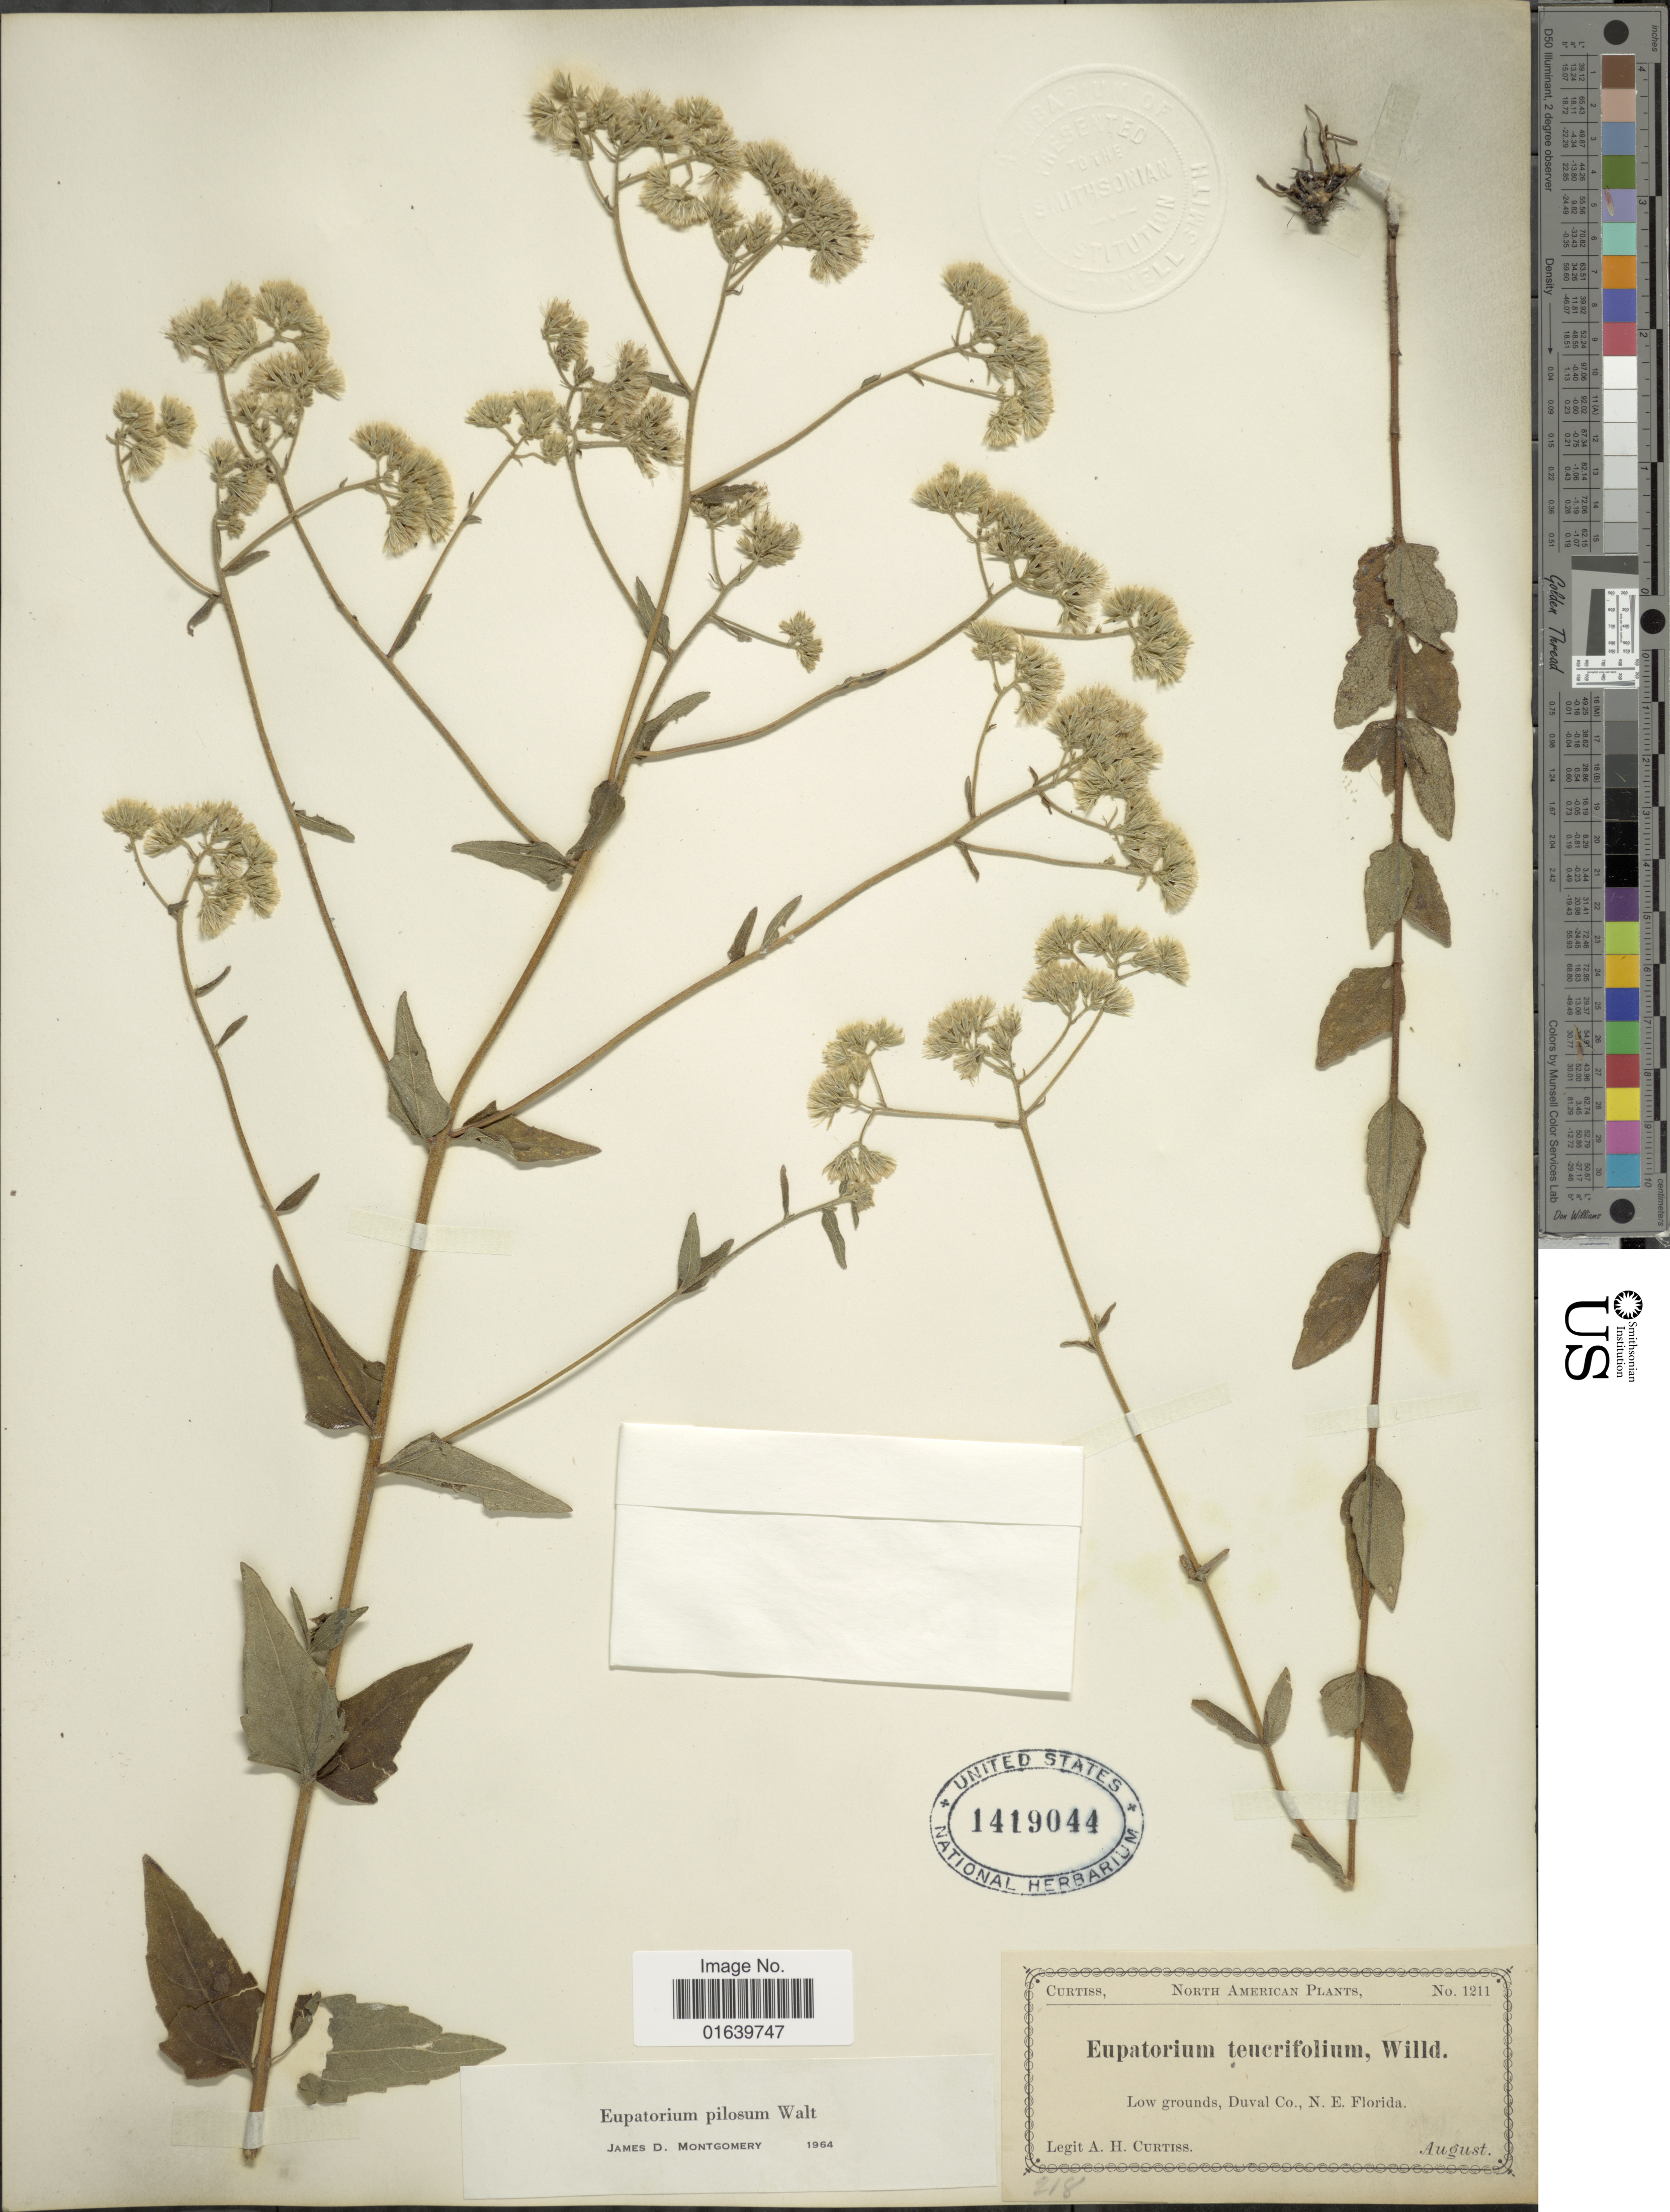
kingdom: Plantae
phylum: Tracheophyta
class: Magnoliopsida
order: Asterales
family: Asteraceae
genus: Eupatorium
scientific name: Eupatorium pilosum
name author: Walter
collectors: A. H. Curtiss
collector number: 1211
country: United States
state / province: Florida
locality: North American, Duval Co., N.E. of Florida.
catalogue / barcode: US 1419044